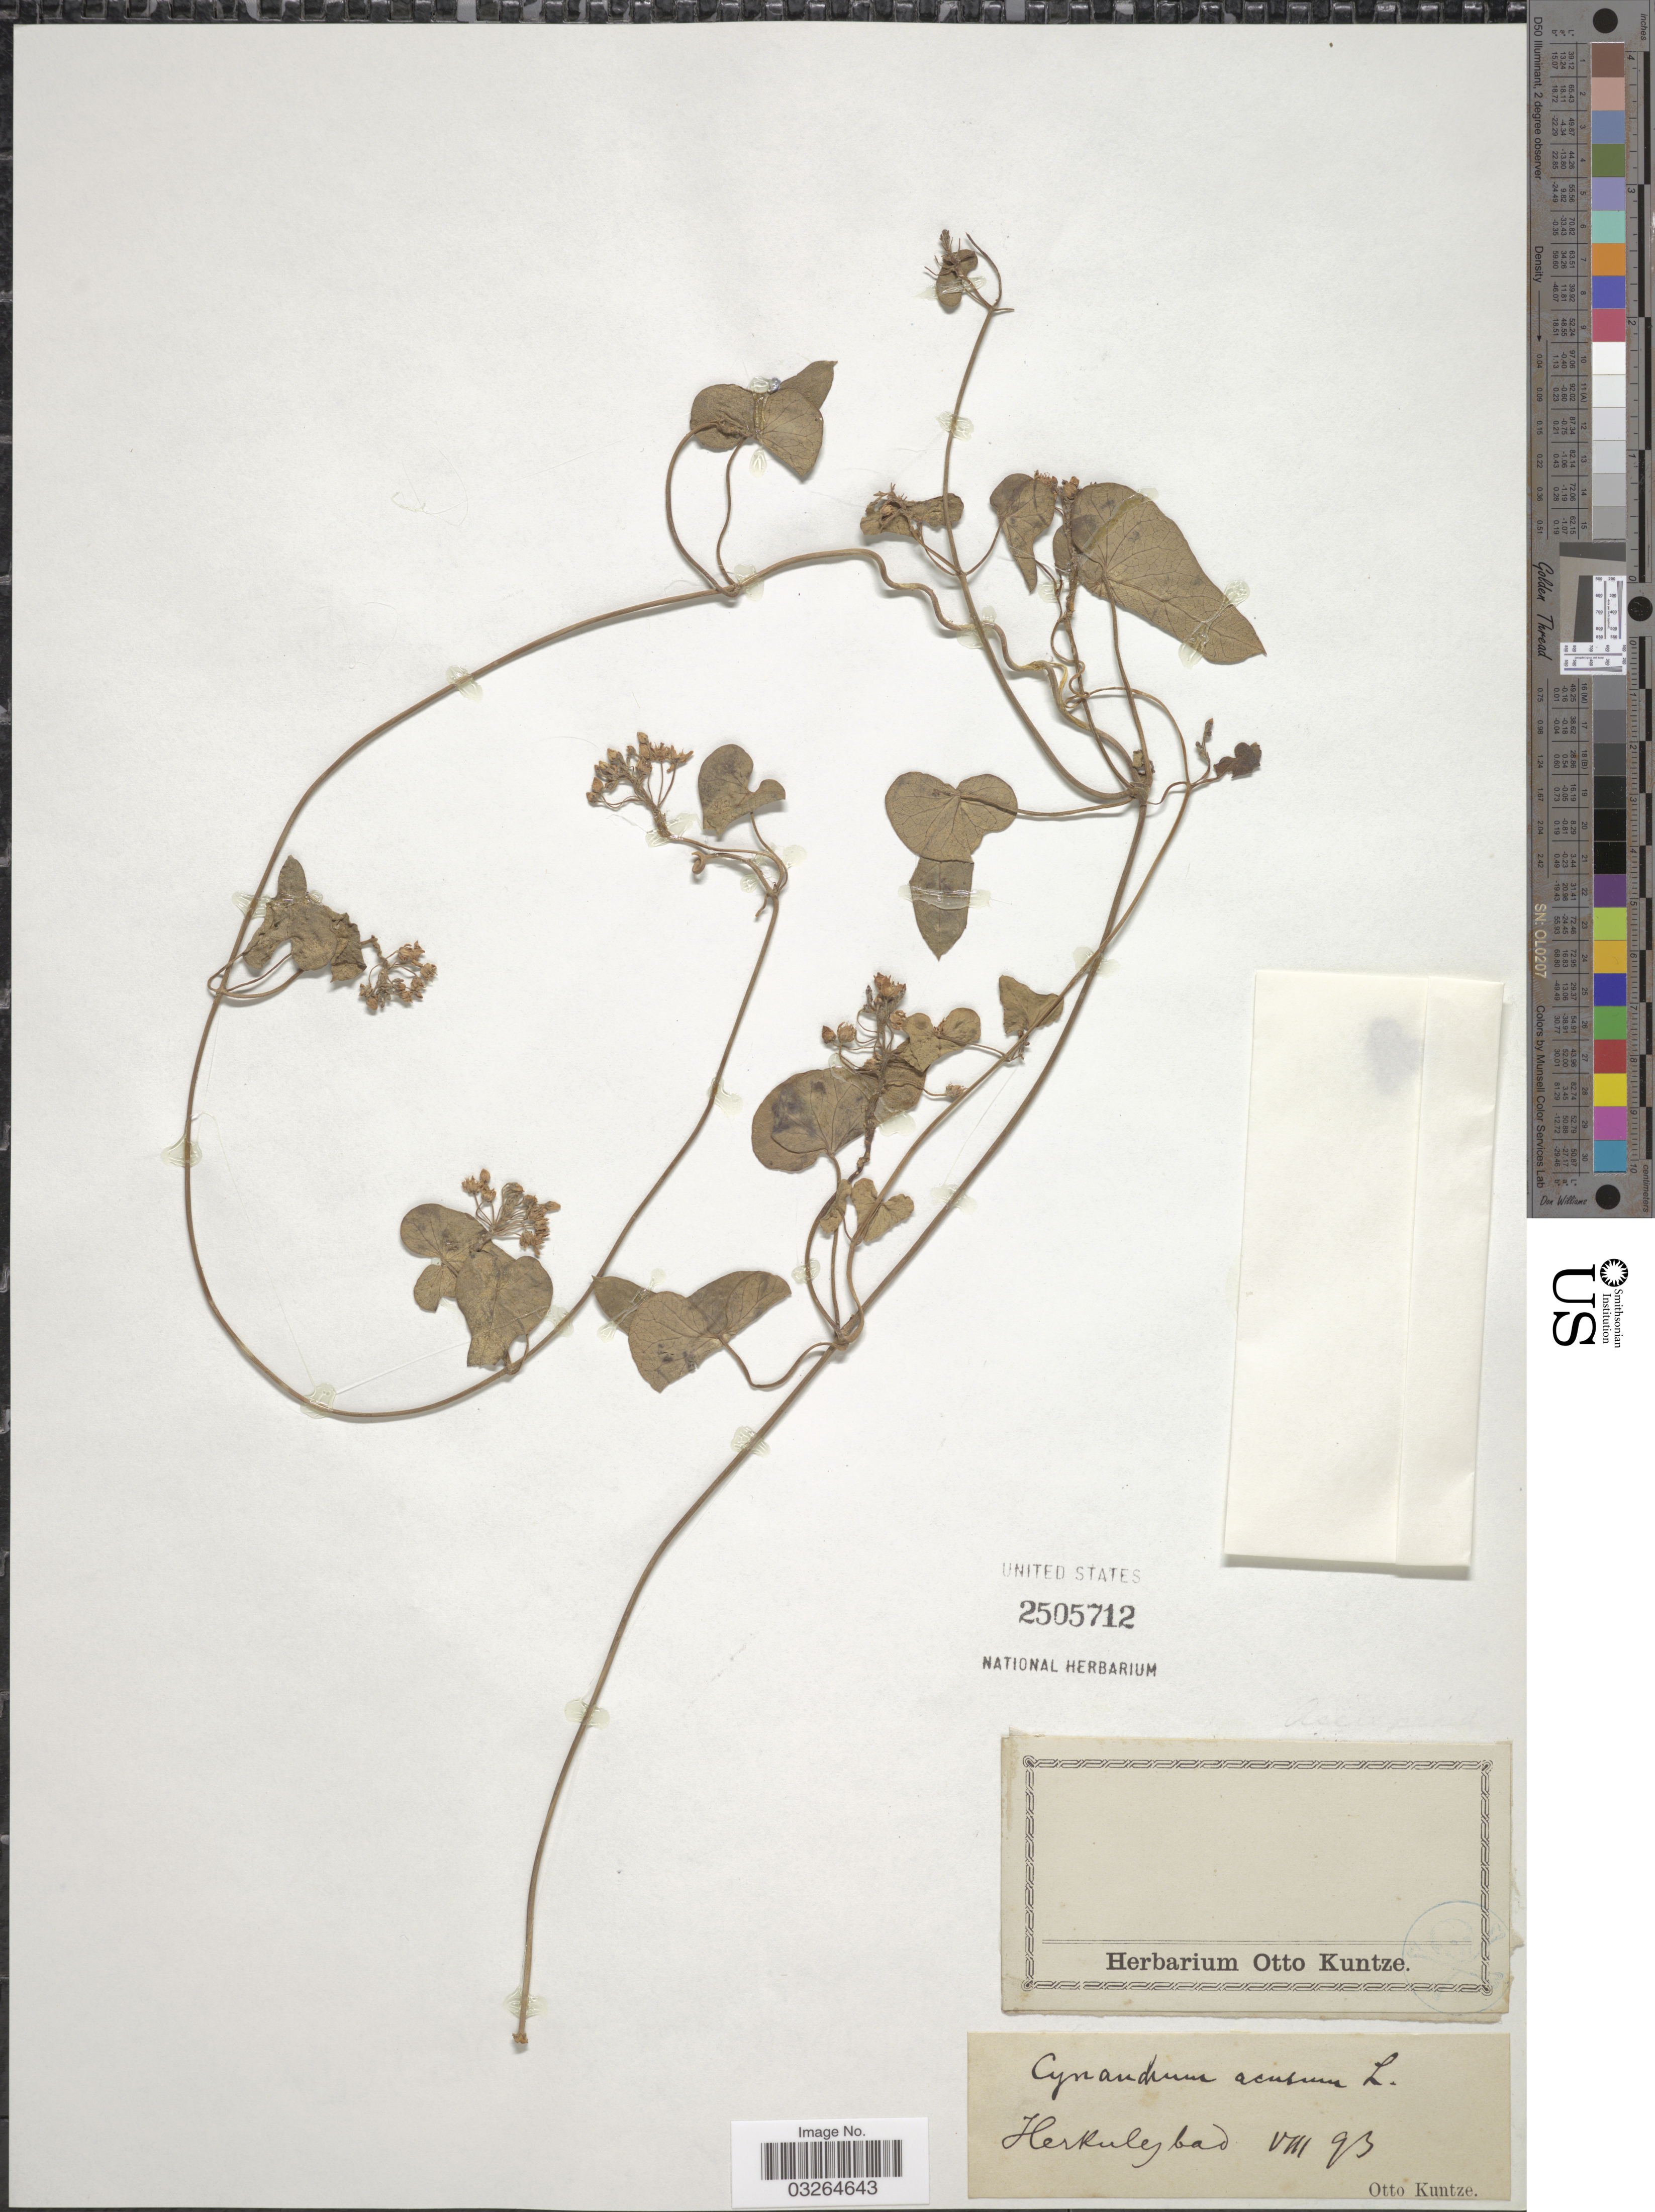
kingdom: Plantae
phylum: Tracheophyta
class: Magnoliopsida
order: Gentianales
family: Apocynaceae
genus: Cynanchum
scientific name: Cynanchum acutum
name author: L.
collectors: C.E.O. Kuntze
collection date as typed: Transcribed d/m/y: /8/93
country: Romania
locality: Herkulesbad.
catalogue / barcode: US 2505712